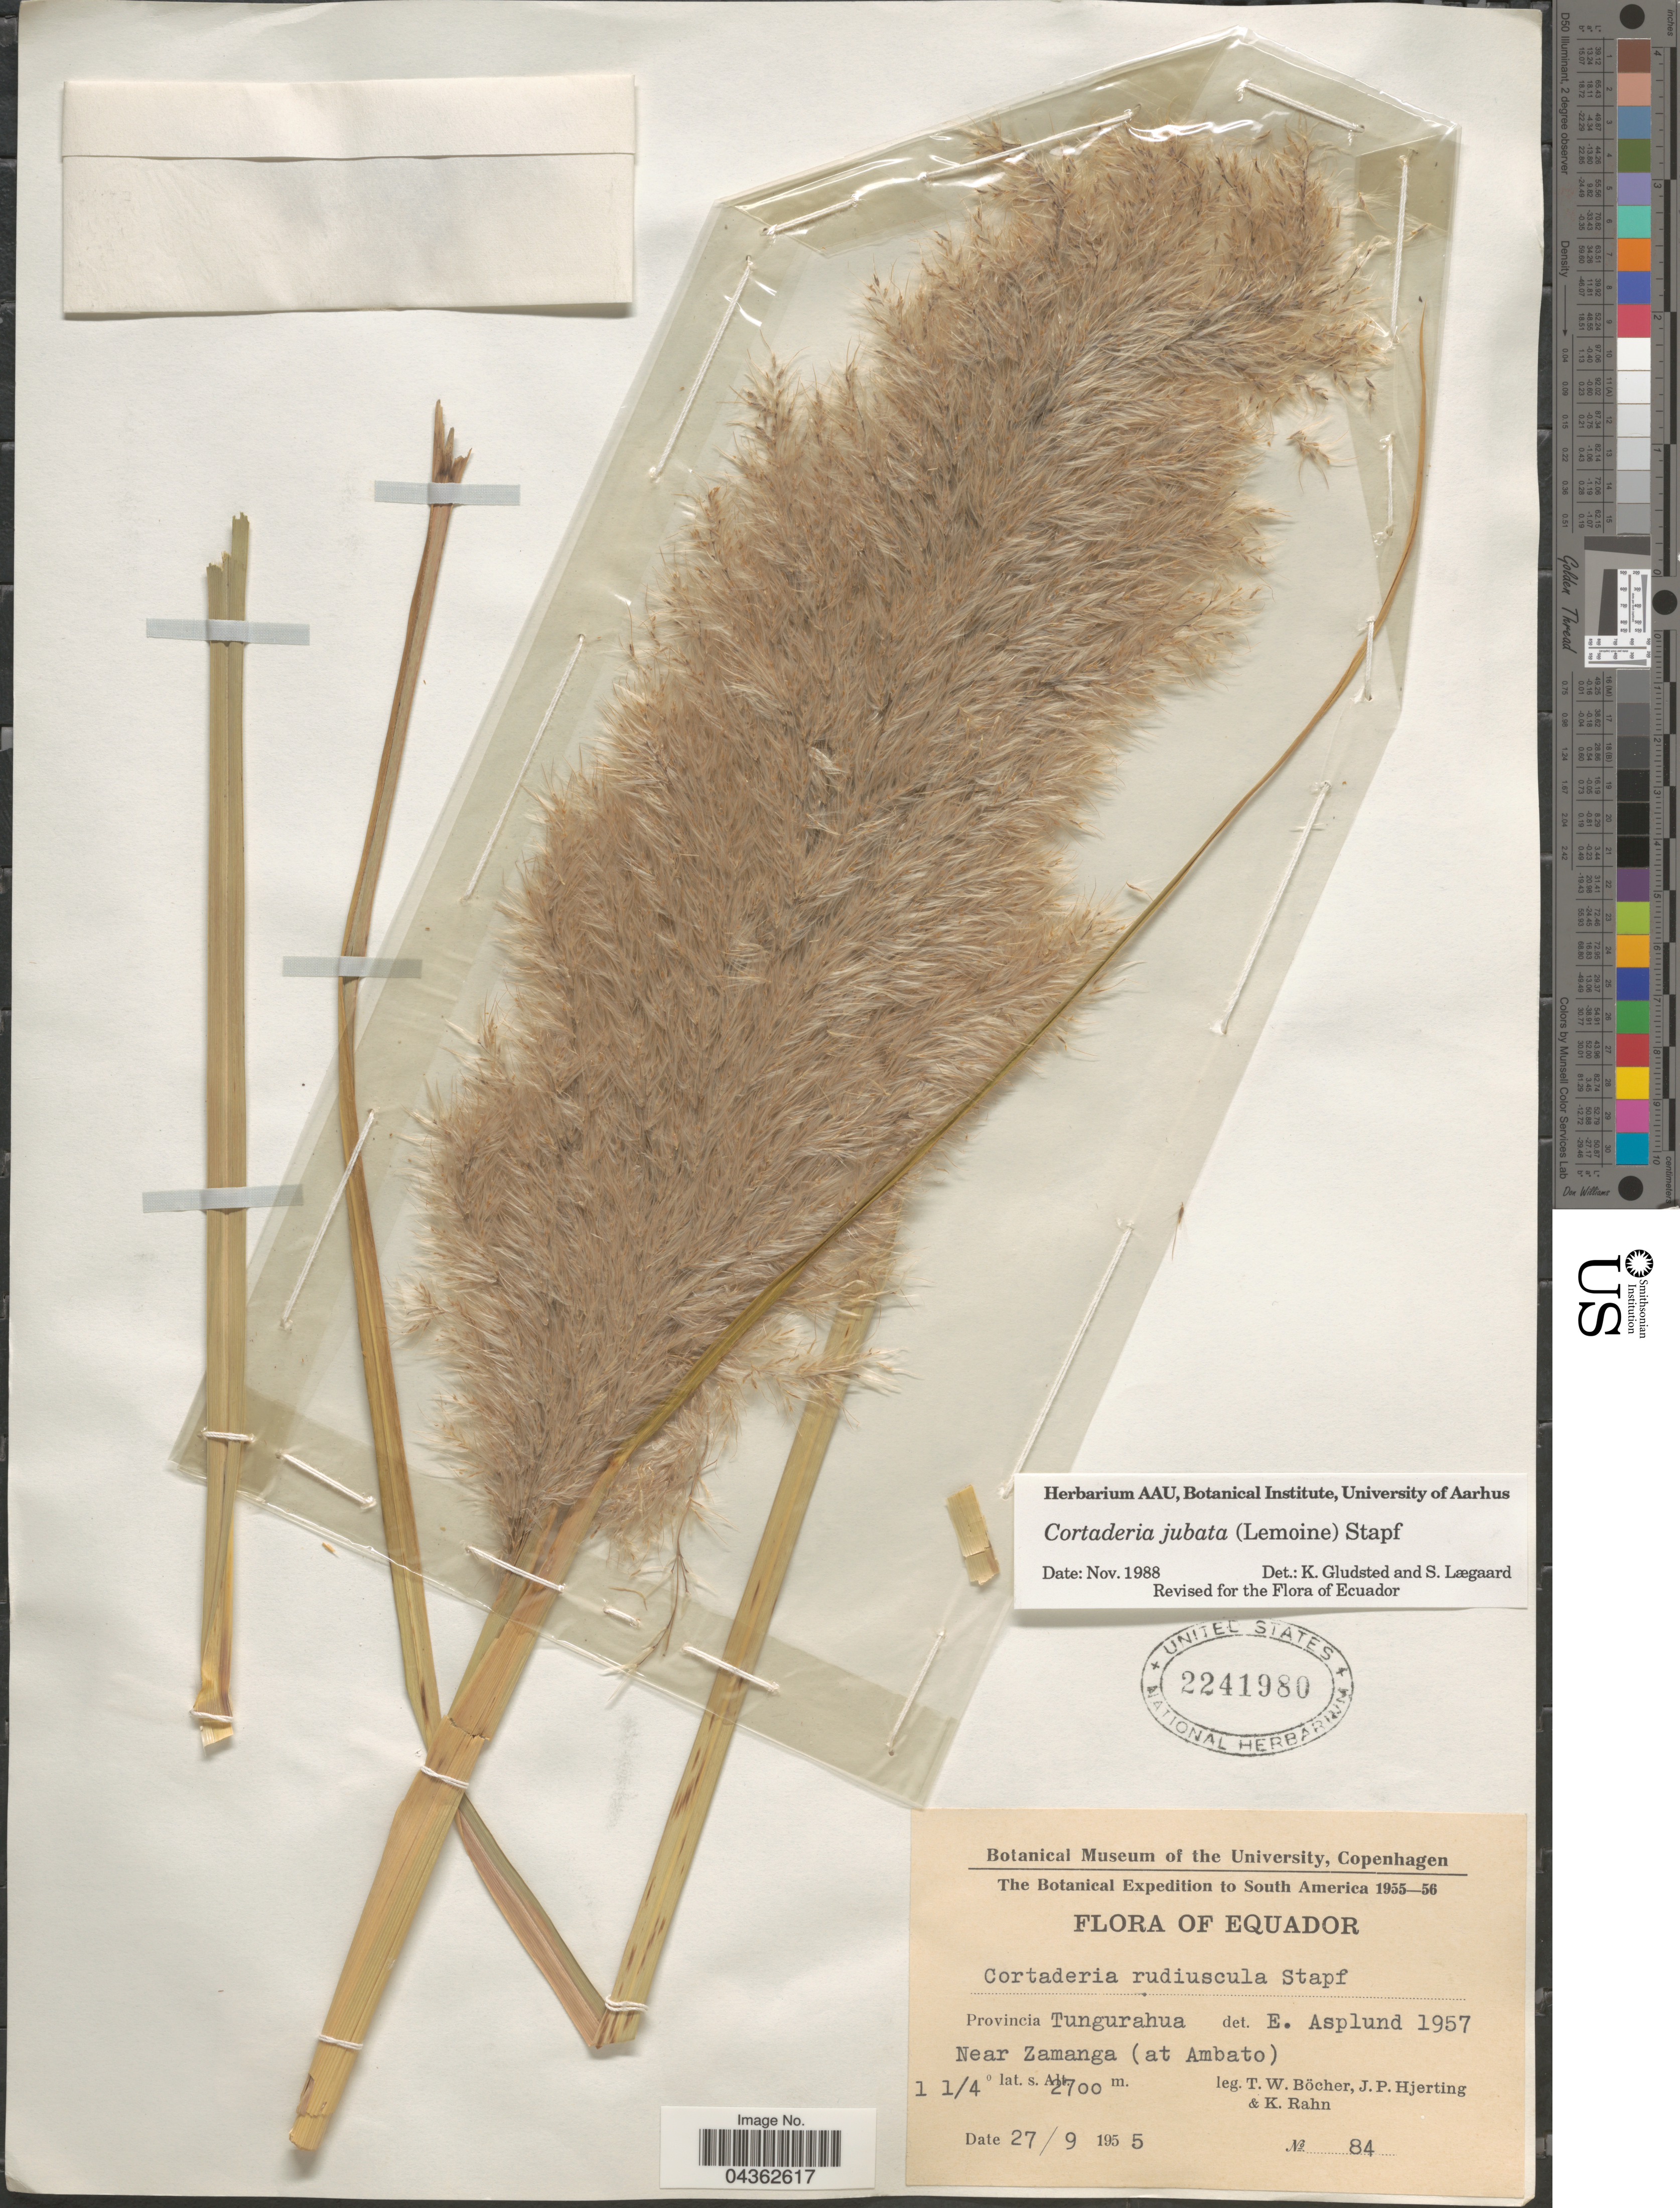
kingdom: Plantae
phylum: Tracheophyta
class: Liliopsida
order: Poales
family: Poaceae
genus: Cortaderia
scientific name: Cortaderia jubata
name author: (Lemoine) Stapf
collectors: T. Böcher, J. P. Hjerting & K. Rahn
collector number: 84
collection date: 1955-09-27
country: Ecuador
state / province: Tungurahua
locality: The Botanical Expedition to South America 1955-56. Near Zamanga (at Ambato).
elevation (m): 2700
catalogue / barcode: US 2241980